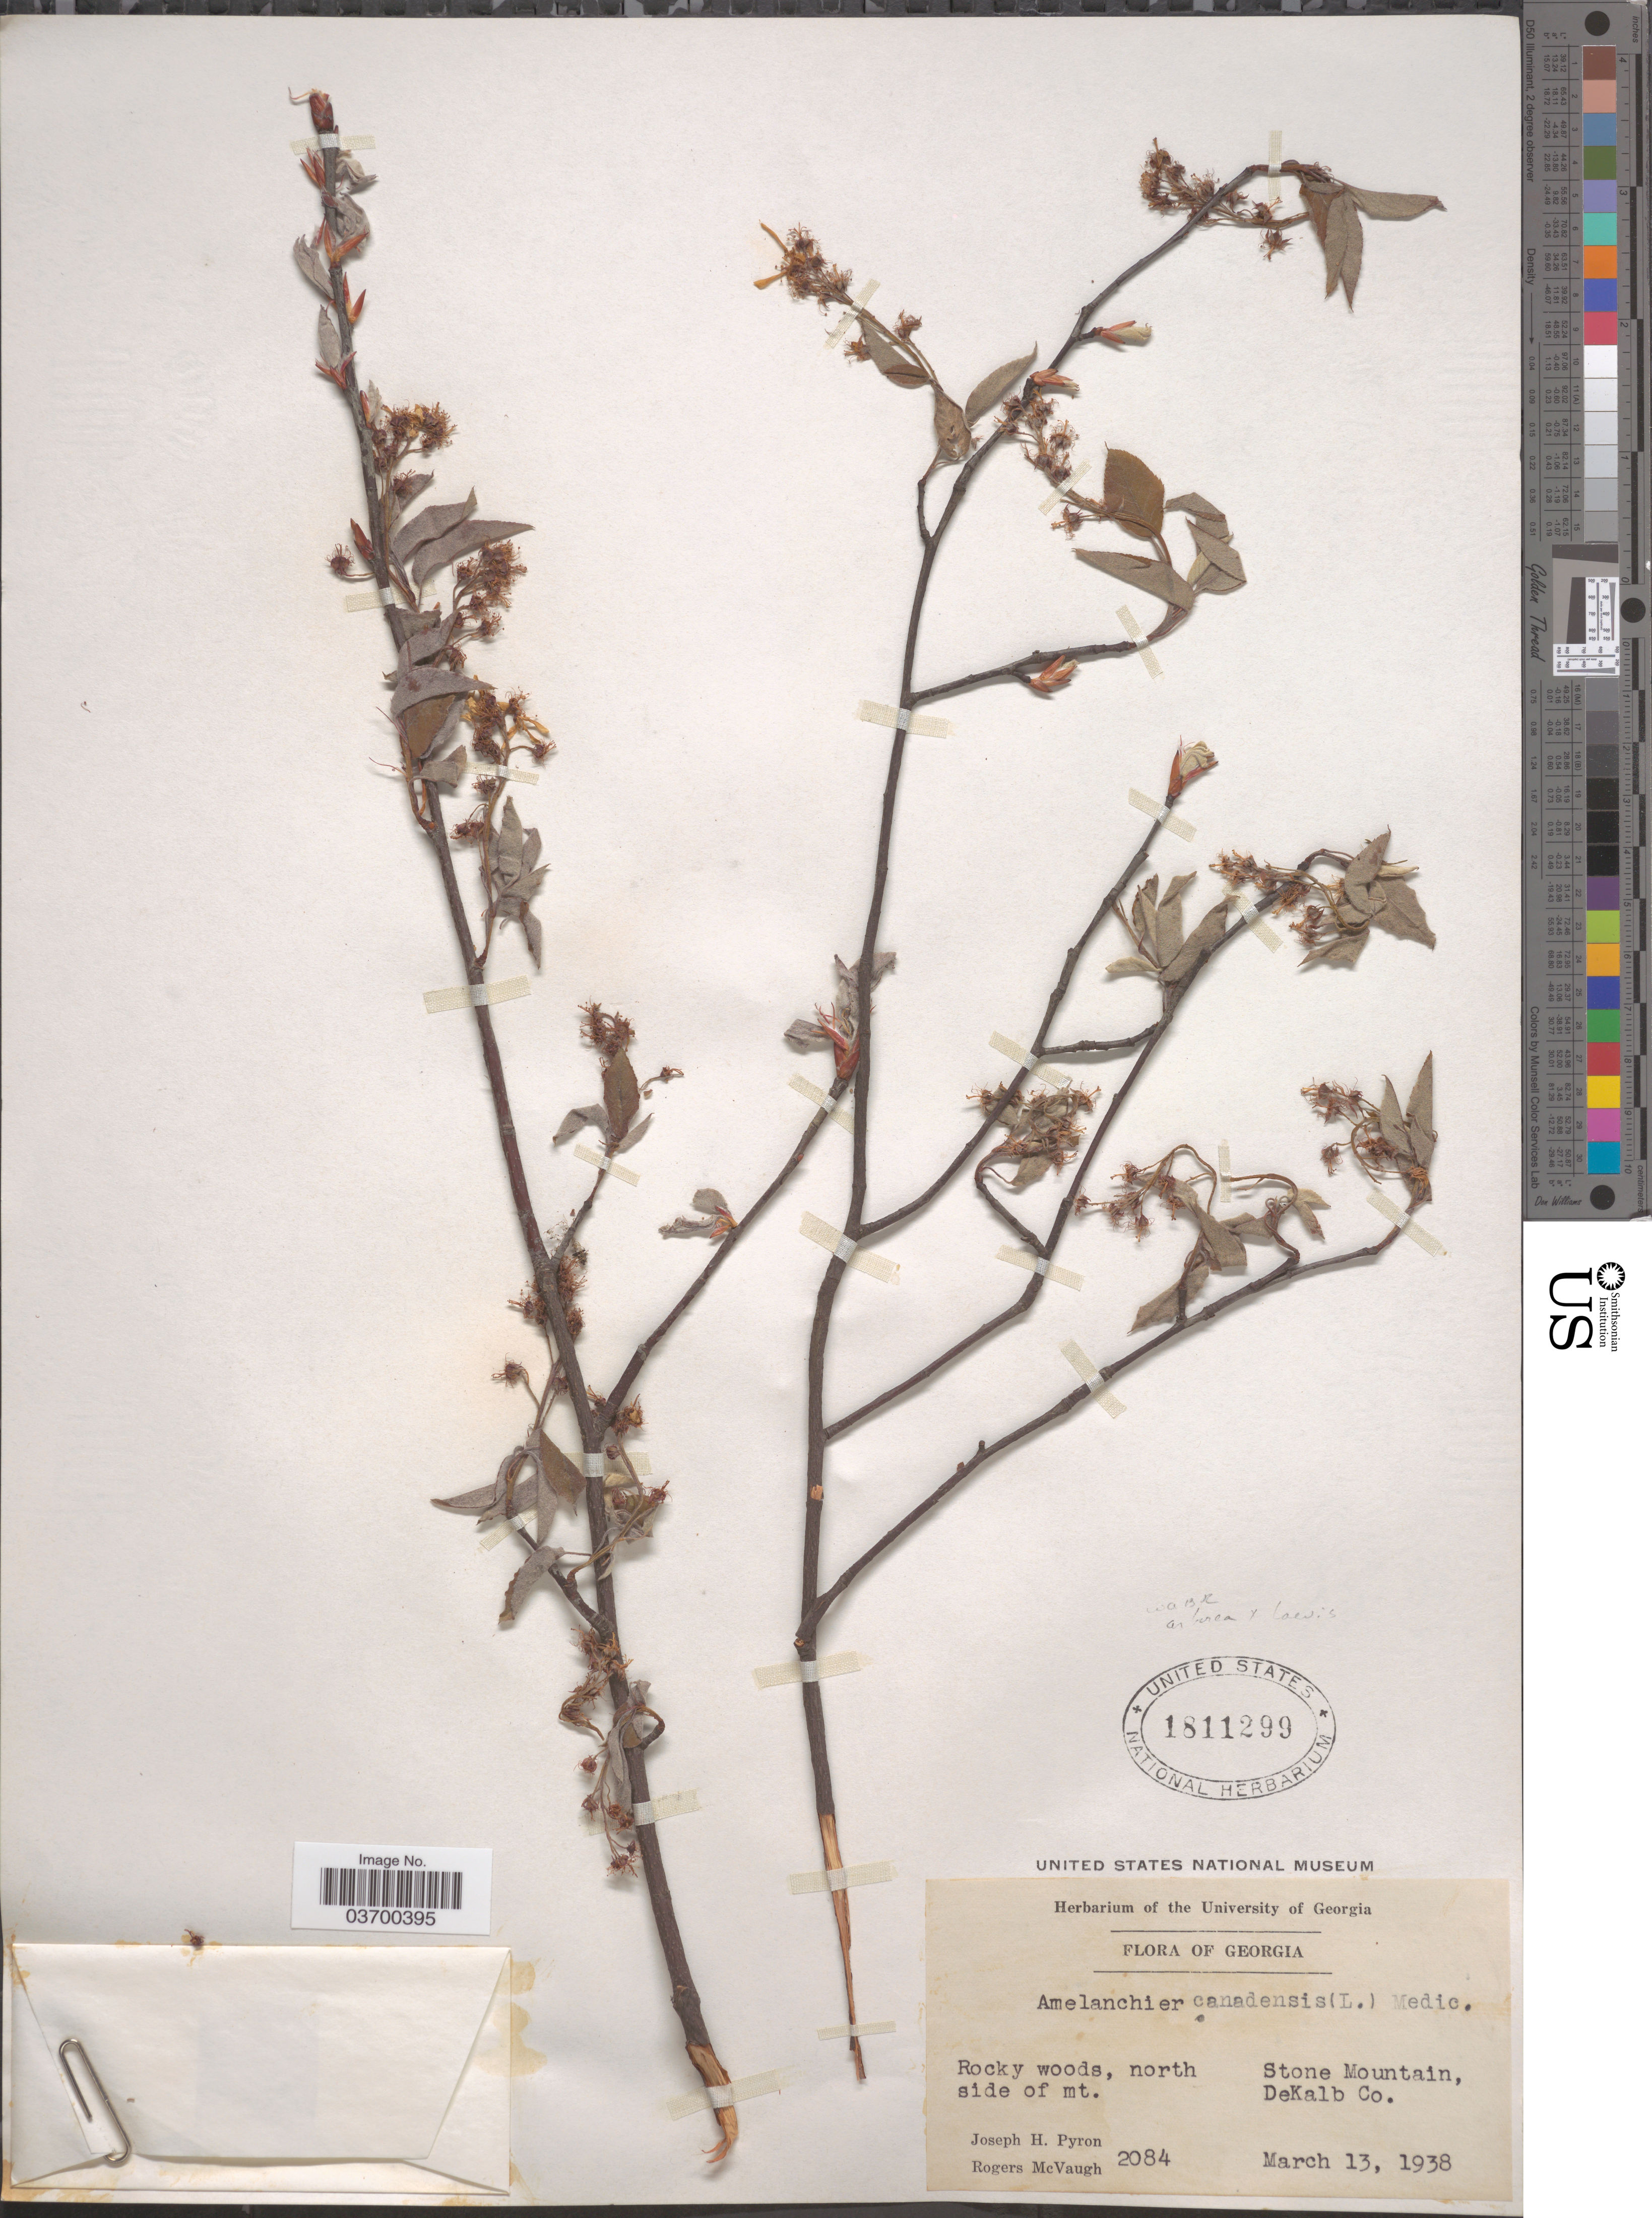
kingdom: Plantae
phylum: Tracheophyta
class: Magnoliopsida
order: Rosales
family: Rosaceae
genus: Amelanchier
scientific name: Amelanchier canadensis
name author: (L.) Medic.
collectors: J. H. Pyron & R. McVaugh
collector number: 2084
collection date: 1938-03-13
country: United States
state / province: Georgia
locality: Rocky woods, north side of mt. Stone Mountain, DeKalb Co.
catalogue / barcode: US 1811299